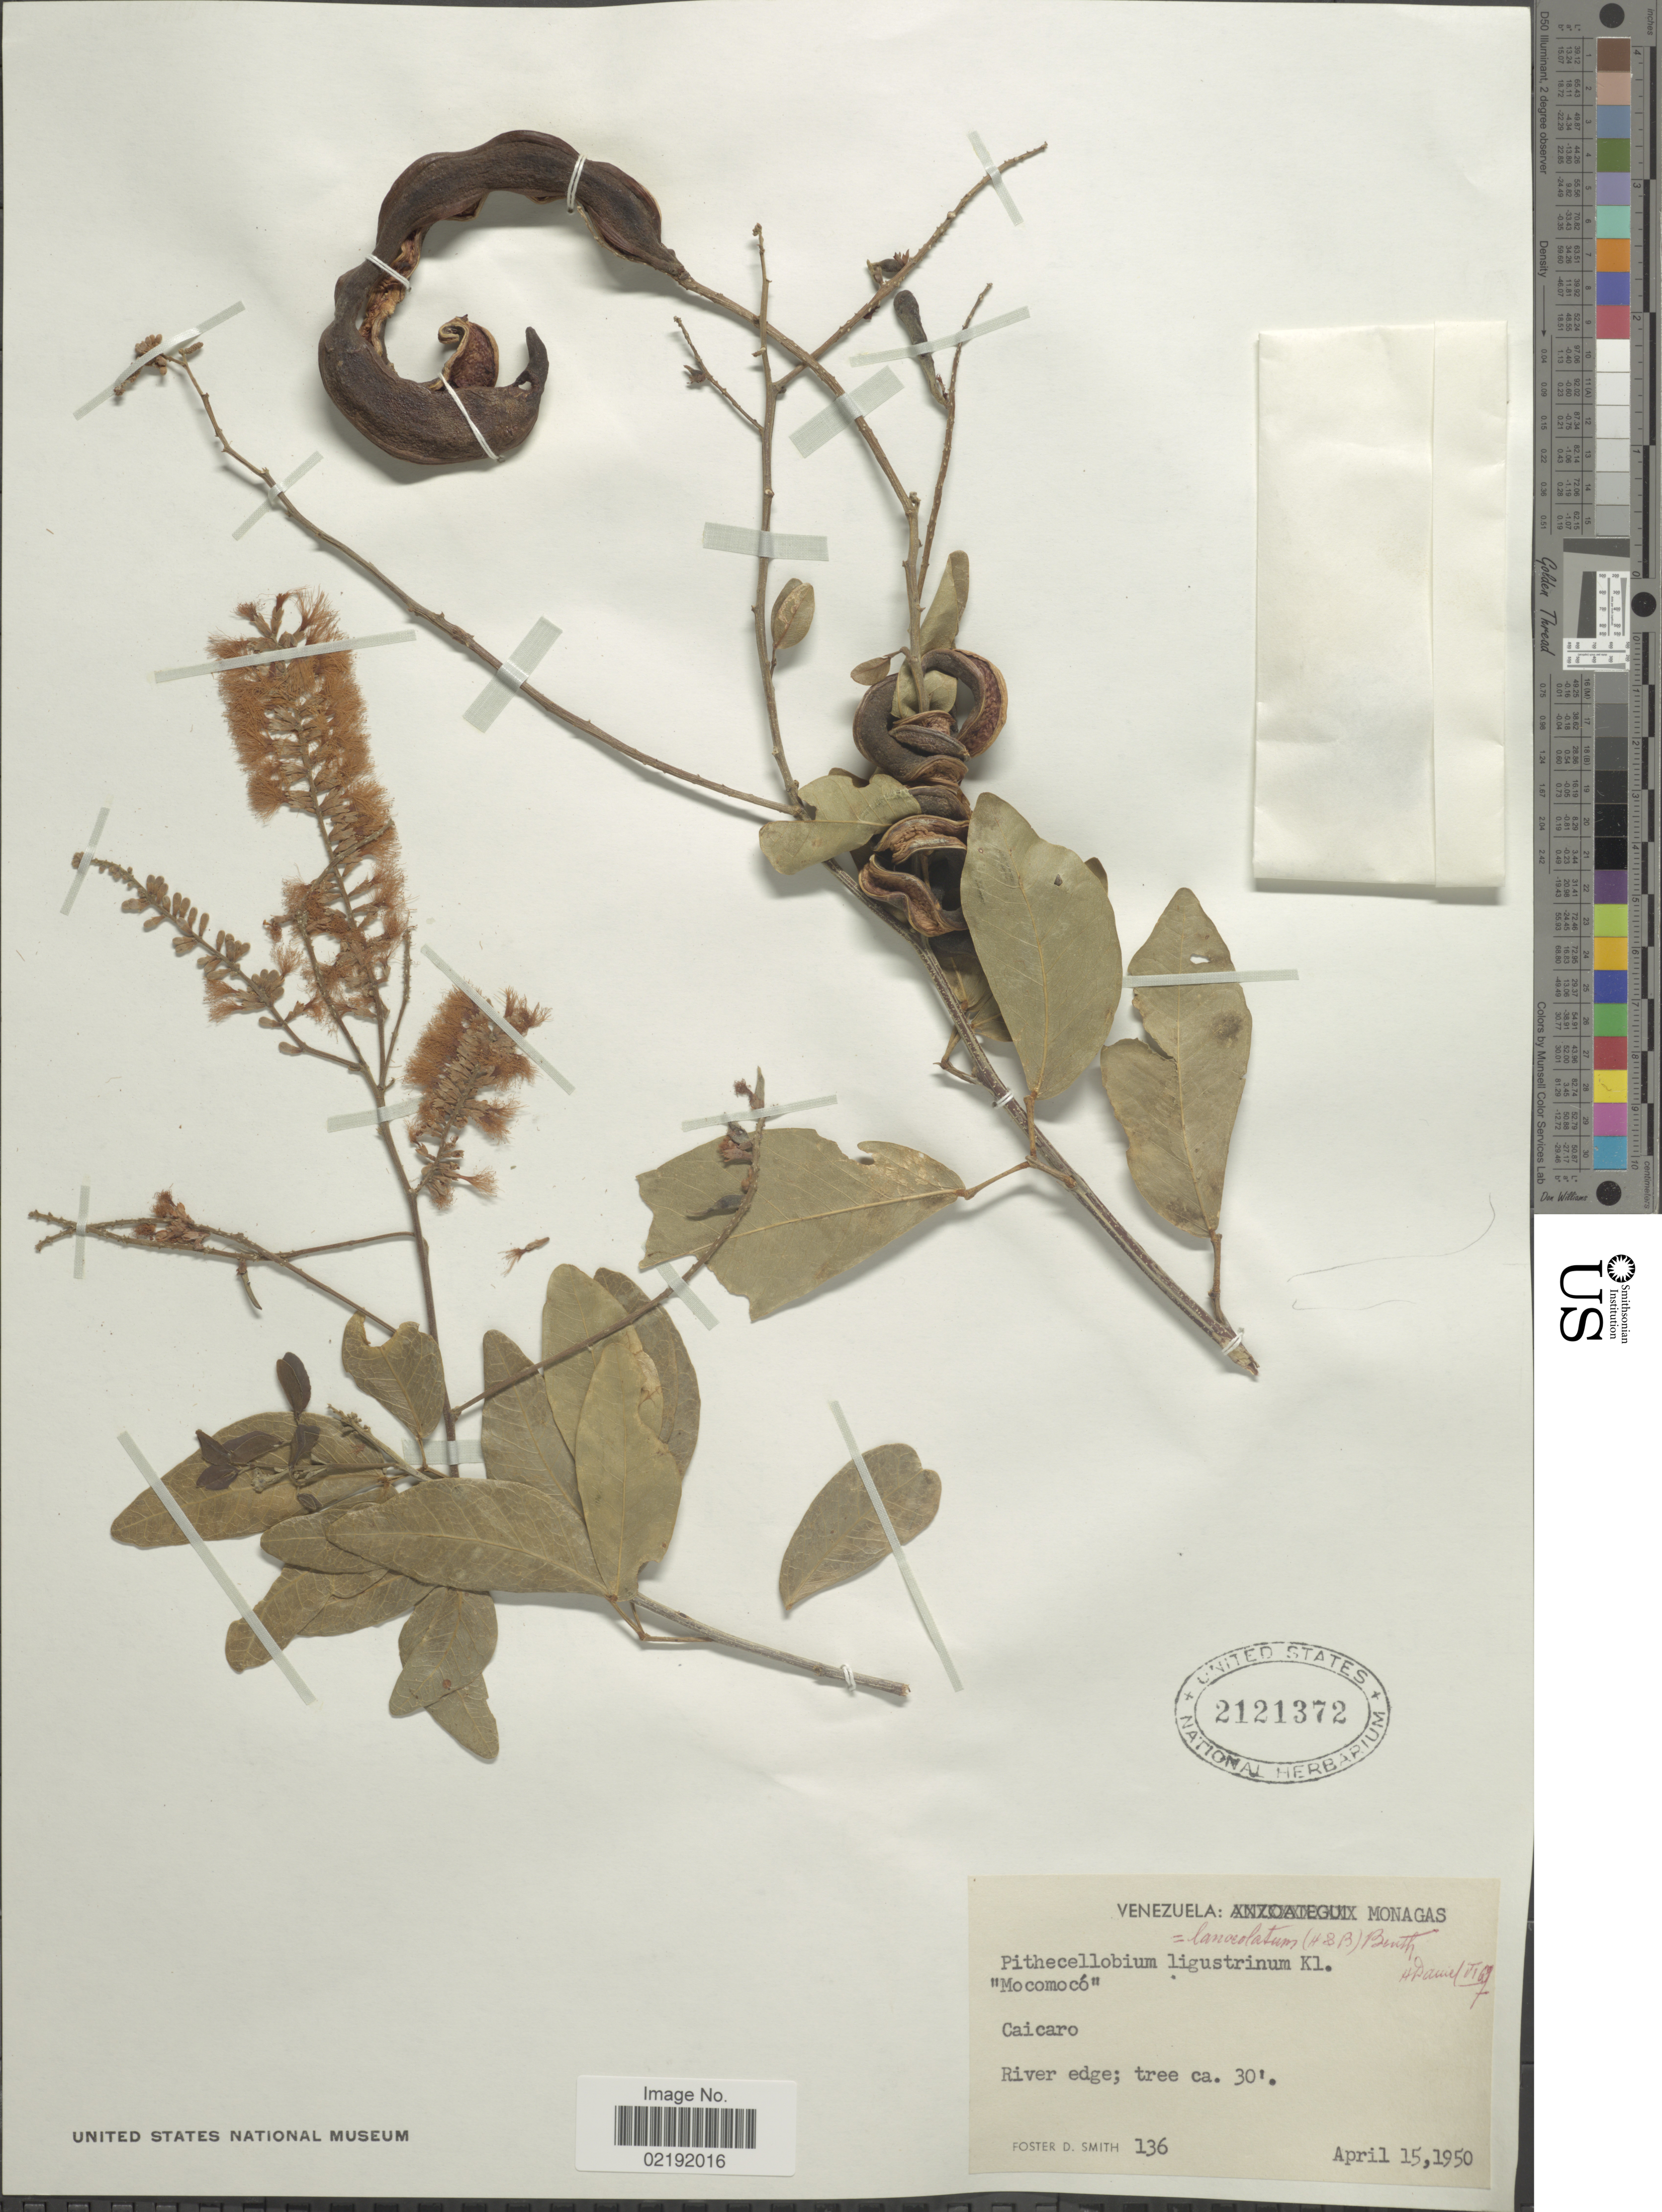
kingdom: Plantae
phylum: Tracheophyta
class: Magnoliopsida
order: Fabales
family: Fabaceae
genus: Pithecellobium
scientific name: Pithecellobium lanceolatum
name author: (Humb. & Bonpl. ex Willd.) Benth.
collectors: F. Smith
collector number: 136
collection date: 1950-04-15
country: Venezuela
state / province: Monagas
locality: Caicaro, River edge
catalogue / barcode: US 2121372